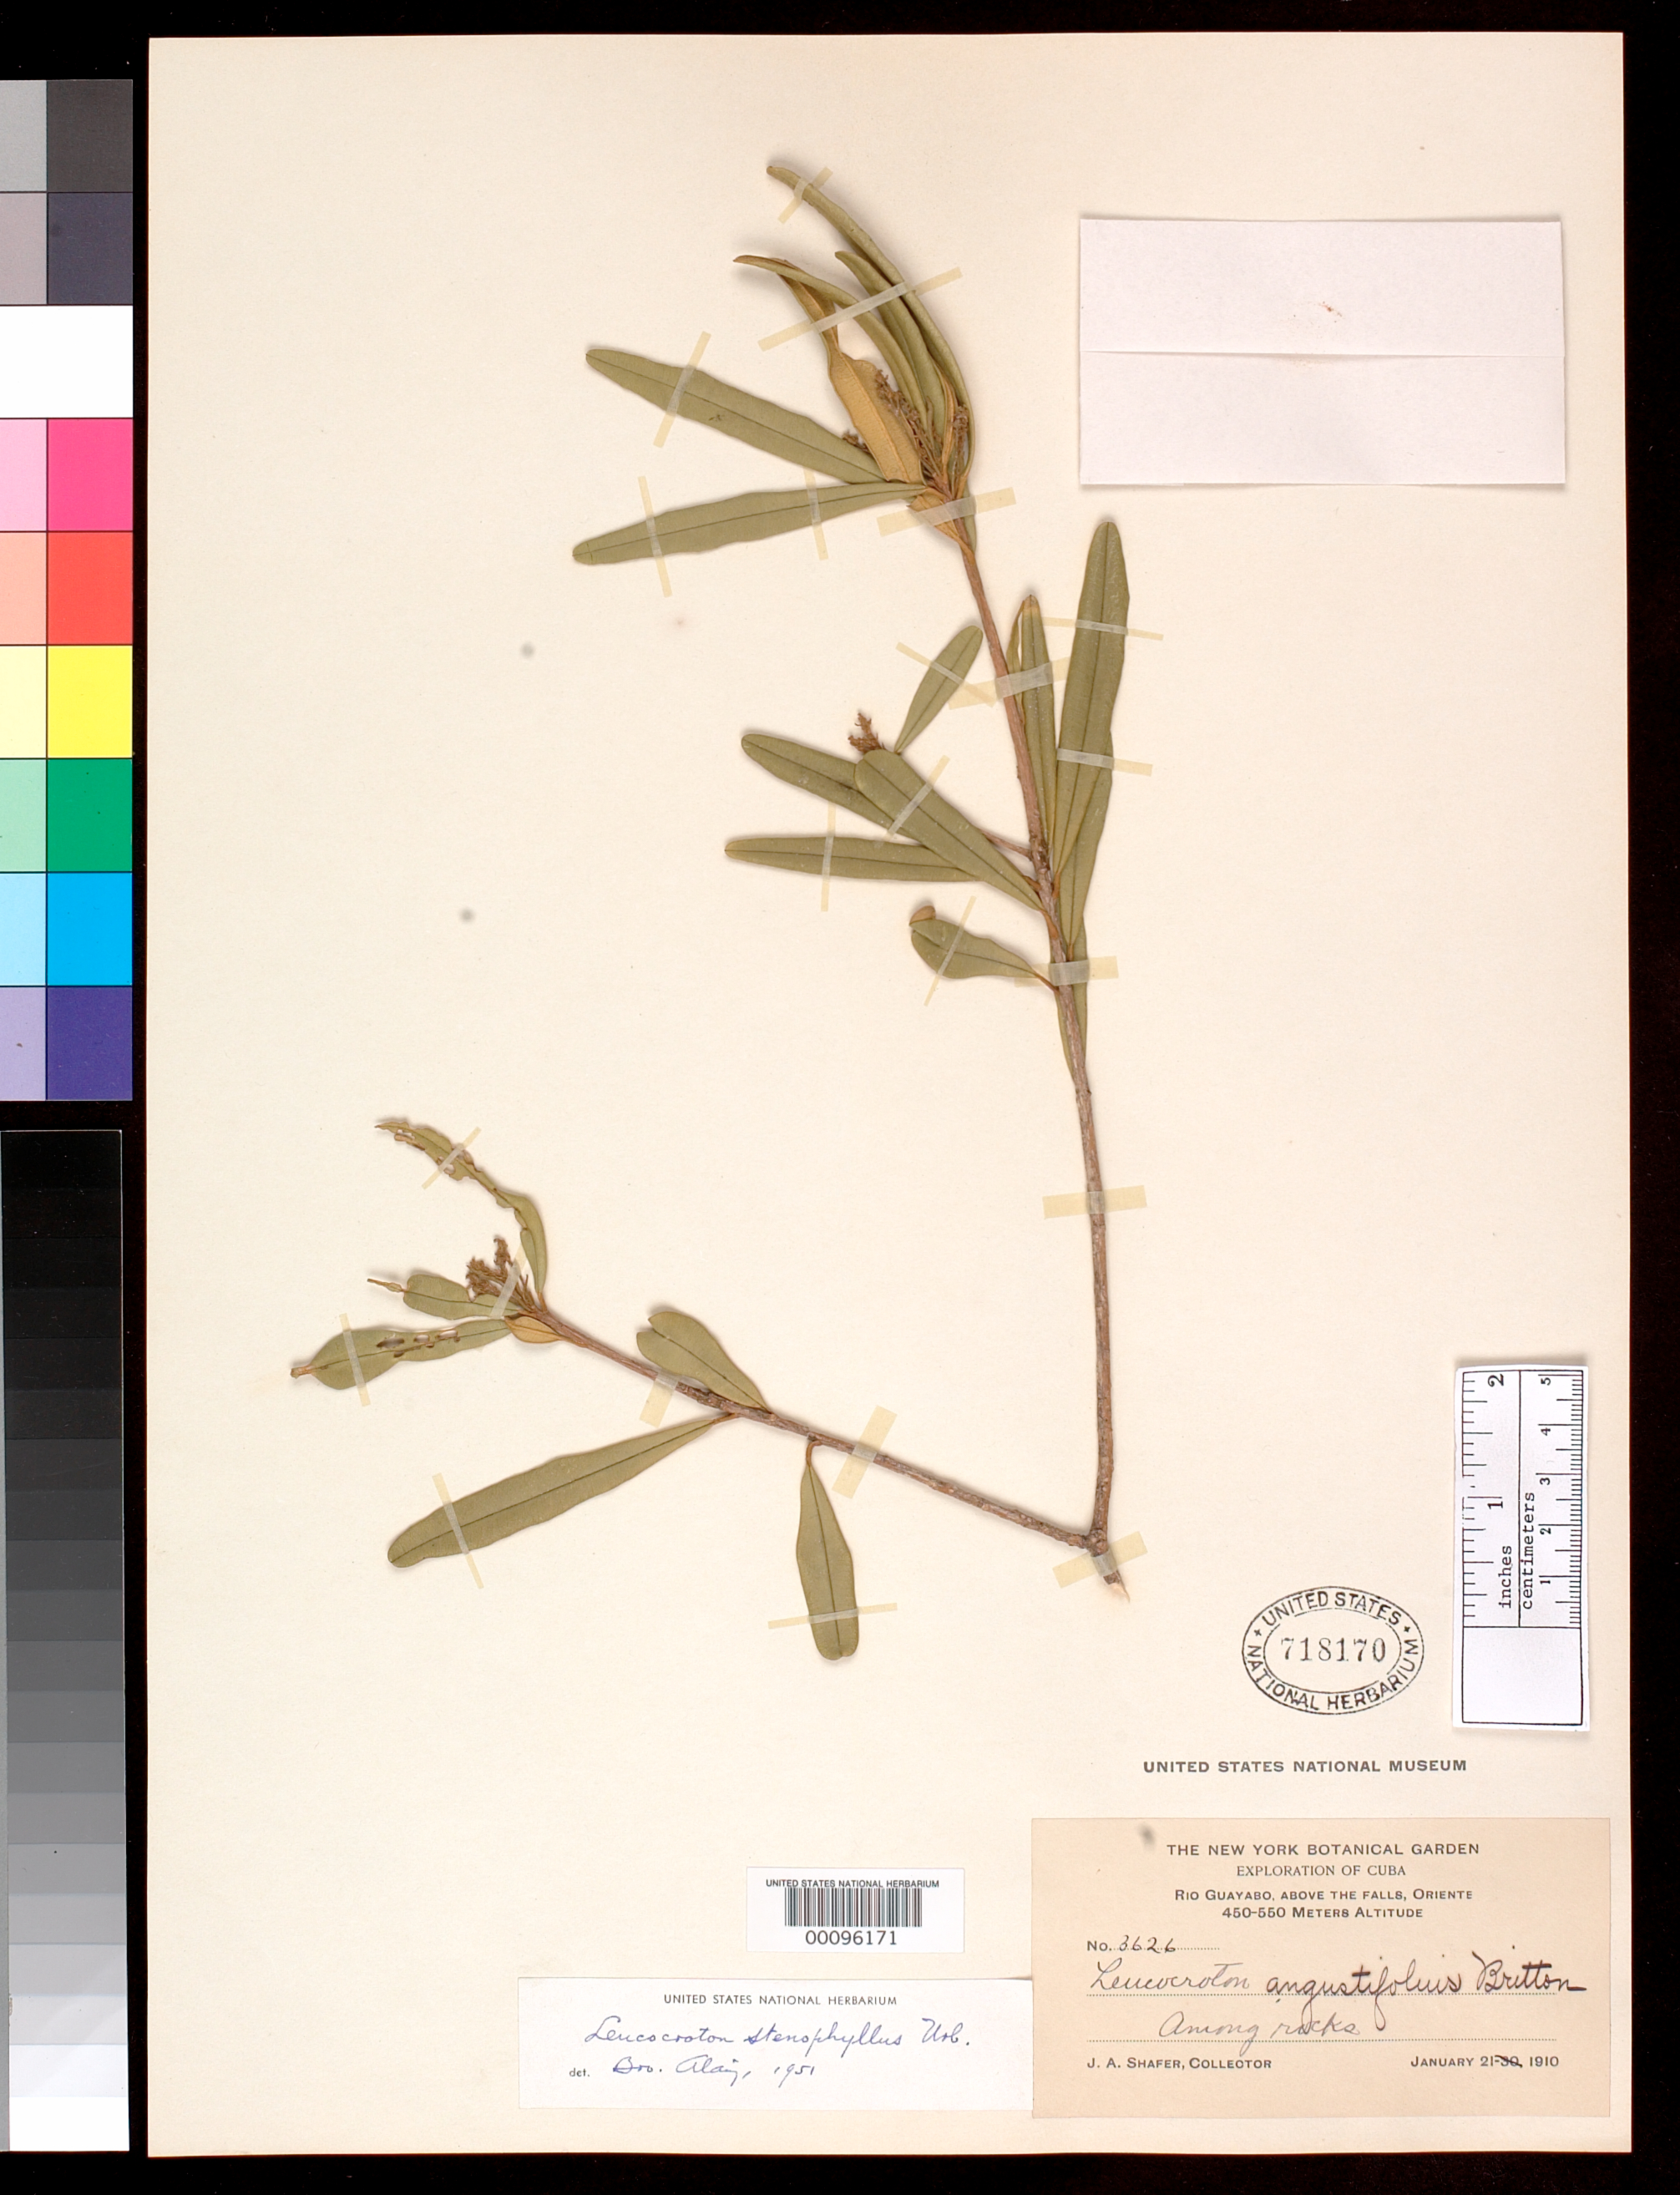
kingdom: Plantae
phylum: Tracheophyta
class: Magnoliopsida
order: Malpighiales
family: Euphorbiaceae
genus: Leucocroton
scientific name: Leucocroton angustifolius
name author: Britton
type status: Isotype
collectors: J. A. Shafer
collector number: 3626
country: Cuba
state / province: Oriente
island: Greater Antilles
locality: Rio Guayabo.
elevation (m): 450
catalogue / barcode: US 718170